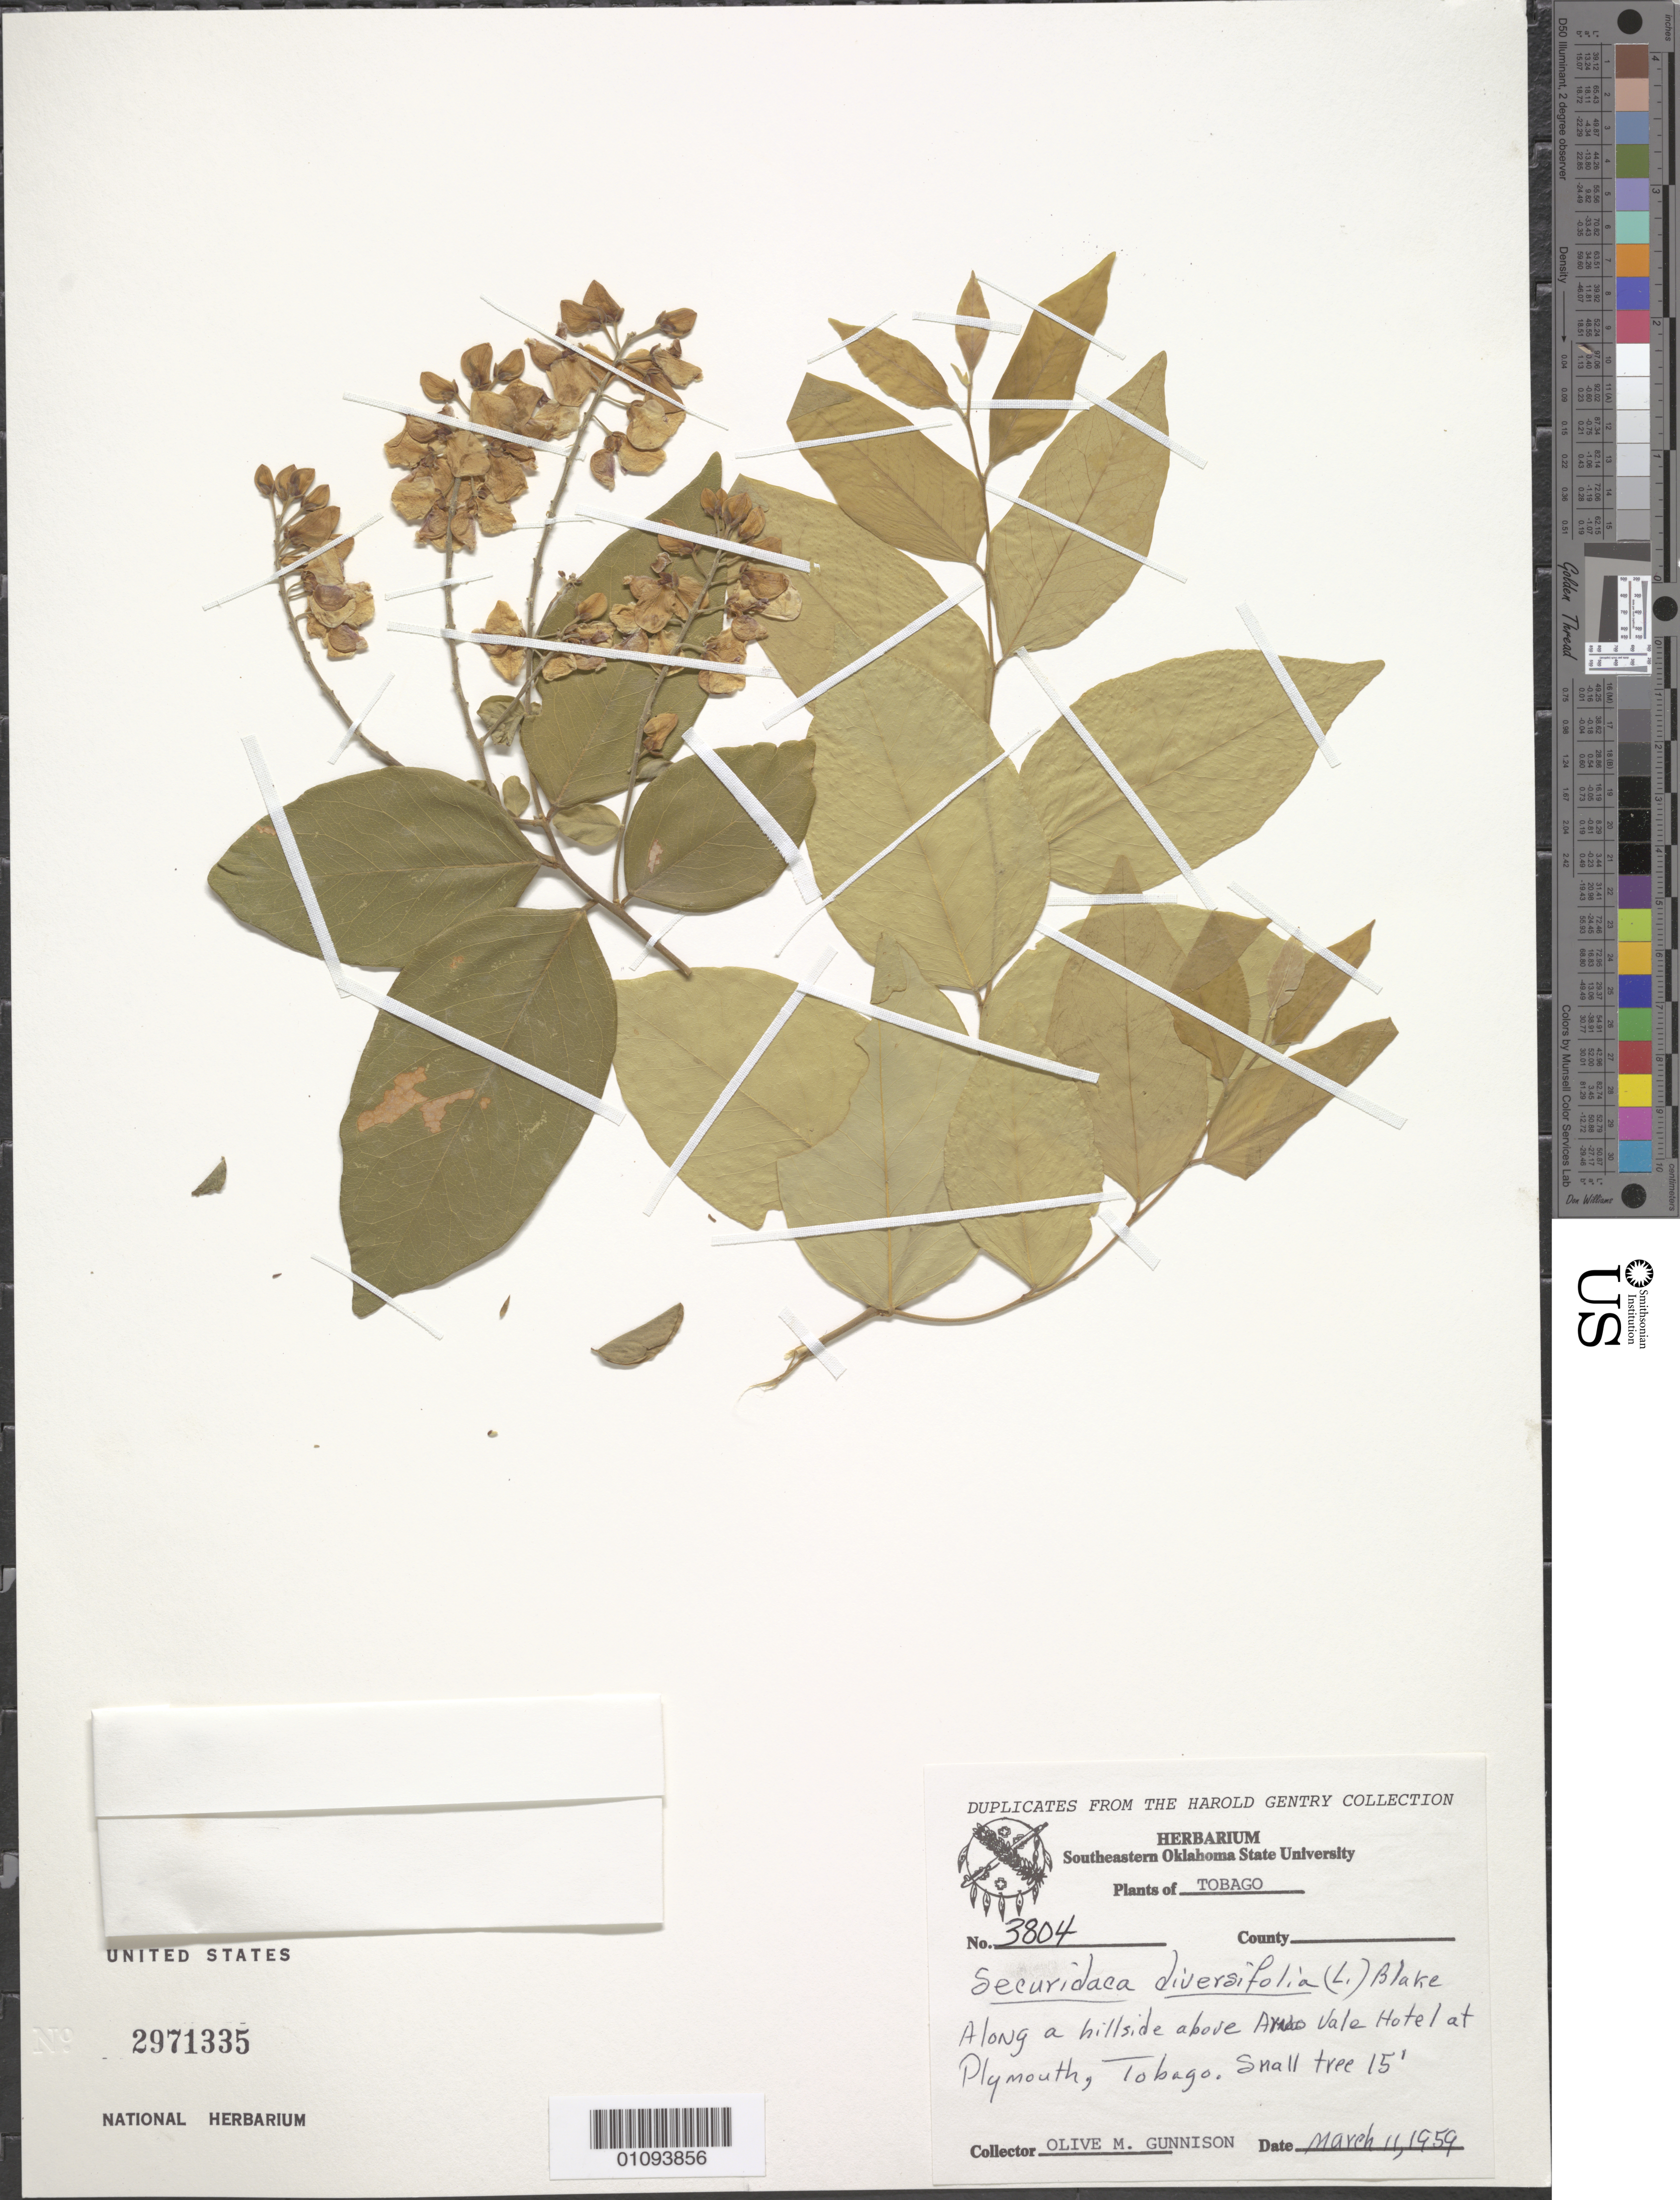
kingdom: Plantae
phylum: Tracheophyta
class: Magnoliopsida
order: Fabales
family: Polygalaceae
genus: Securidaca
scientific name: Securidaca diversifolia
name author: (L.) S.F. Blake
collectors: Gunnison, O. M.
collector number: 3804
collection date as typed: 11 Mar 1959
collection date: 1959-03-11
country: Trinidad and Tobago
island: Tobago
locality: Andes Vale Hotel at Plymouth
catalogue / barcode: US 2971335